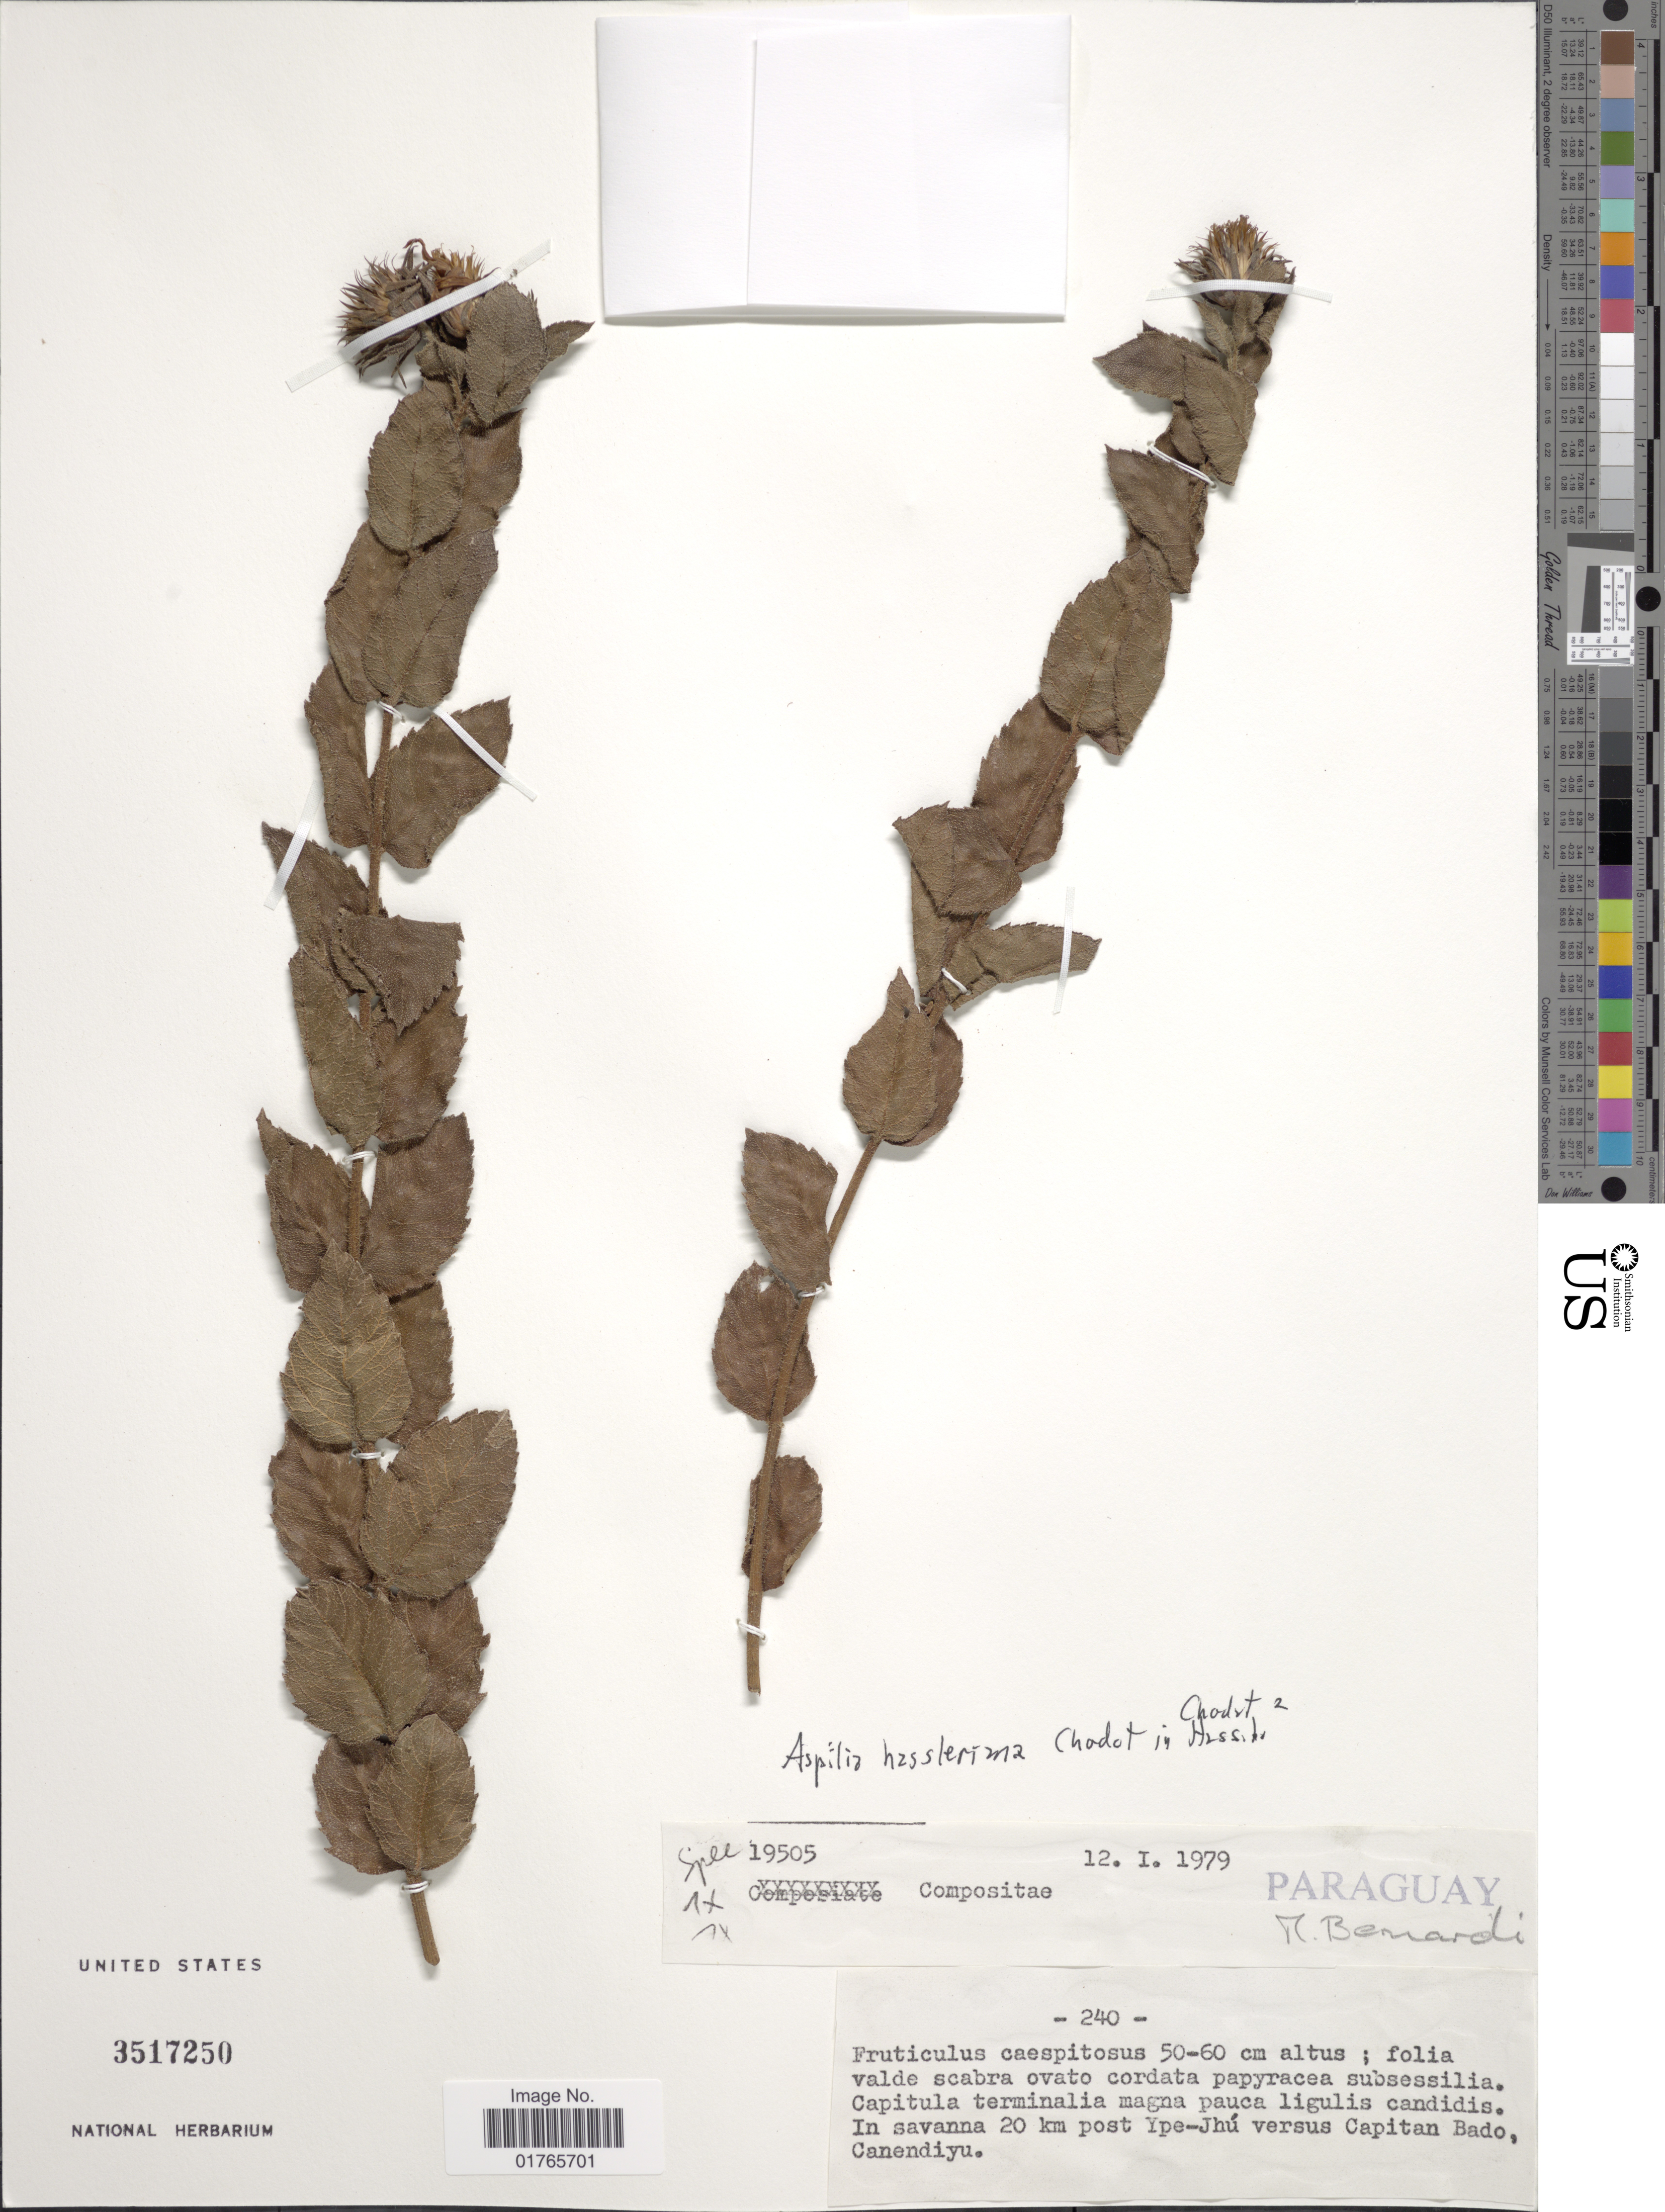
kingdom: Plantae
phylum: Tracheophyta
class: Magnoliopsida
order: Asterales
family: Asteraceae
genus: Aspilia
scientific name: Aspilia hassleriana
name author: Chodat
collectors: M. Bernardi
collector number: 19505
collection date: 1979-01-12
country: Paraguay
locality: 20 km post Ype-Jhu versus Capitan Bado, Canendiyu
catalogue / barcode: US 3517250